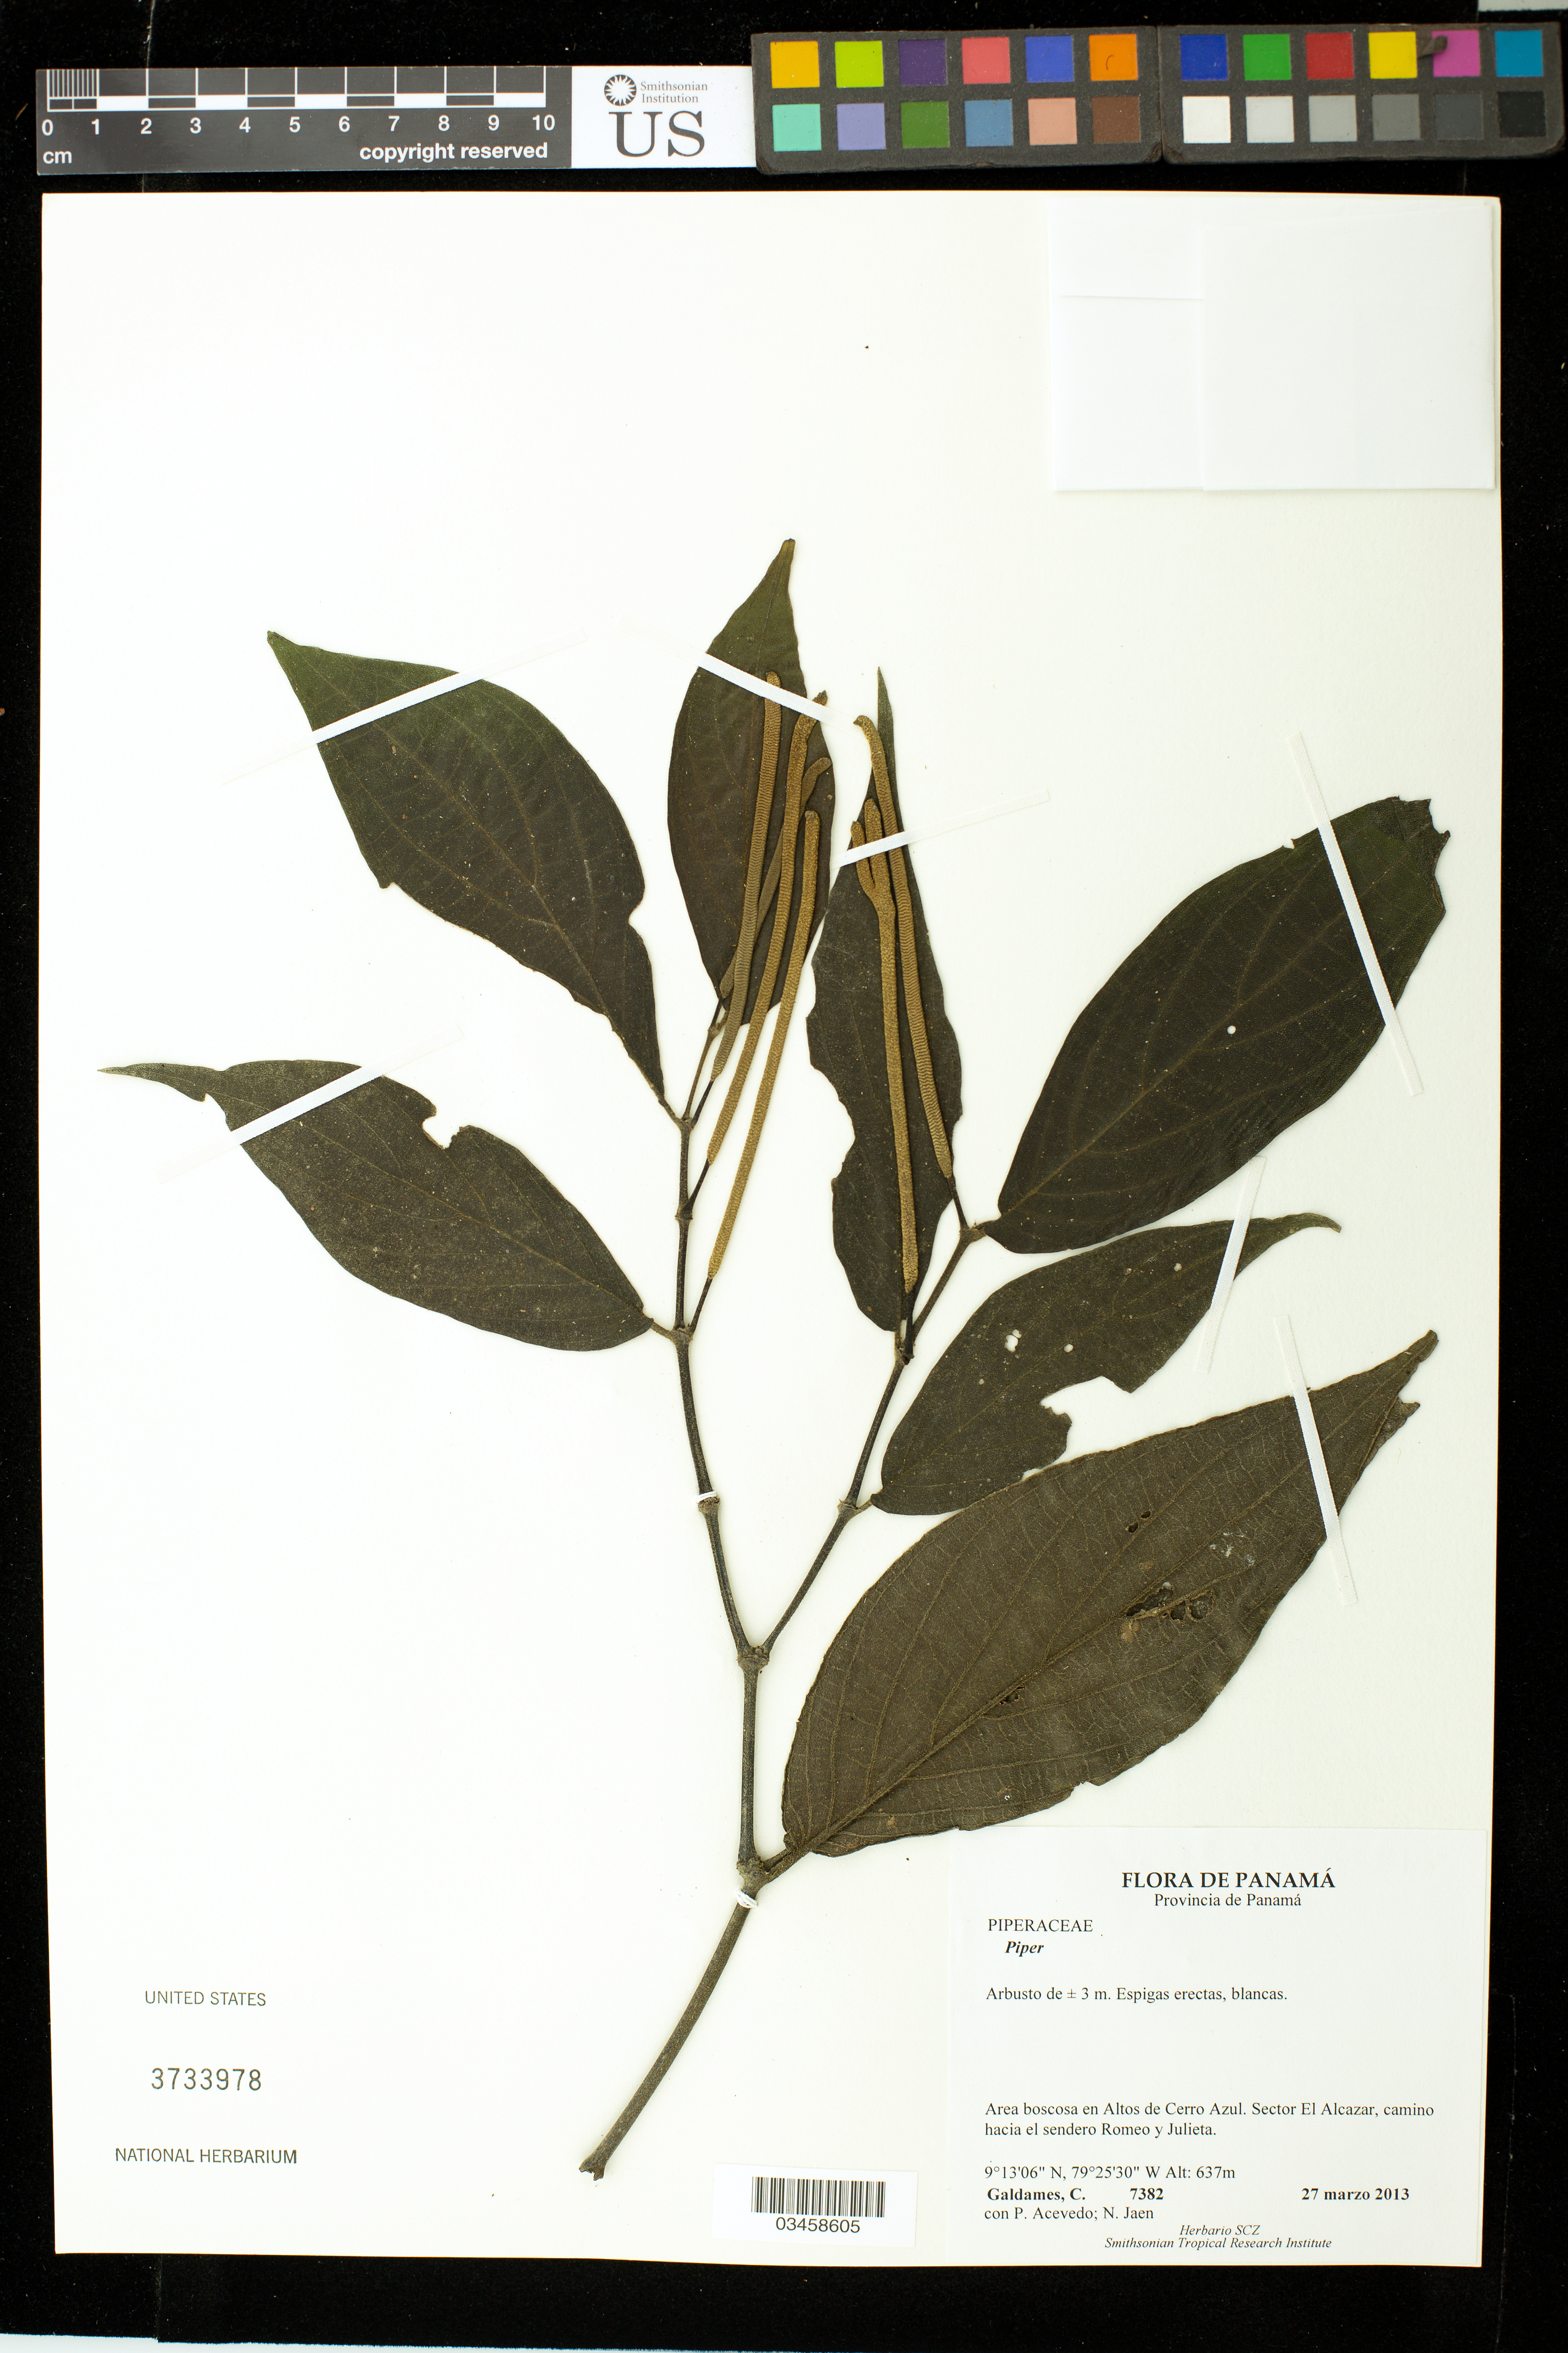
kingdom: Plantae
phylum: Tracheophyta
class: Magnoliopsida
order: Piperales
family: Piperaceae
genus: Piper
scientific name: Piper sp.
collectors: C. Galdames, P. Acevedo-Rodr. & N. Jaén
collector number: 7382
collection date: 2013-03-27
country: Panama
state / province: Panamá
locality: Area boscosa en Altos de Cerro Azul. Sector El Alcazar, camino hacienda el sendero Romeo y Julieta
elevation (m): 637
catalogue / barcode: US 3733978